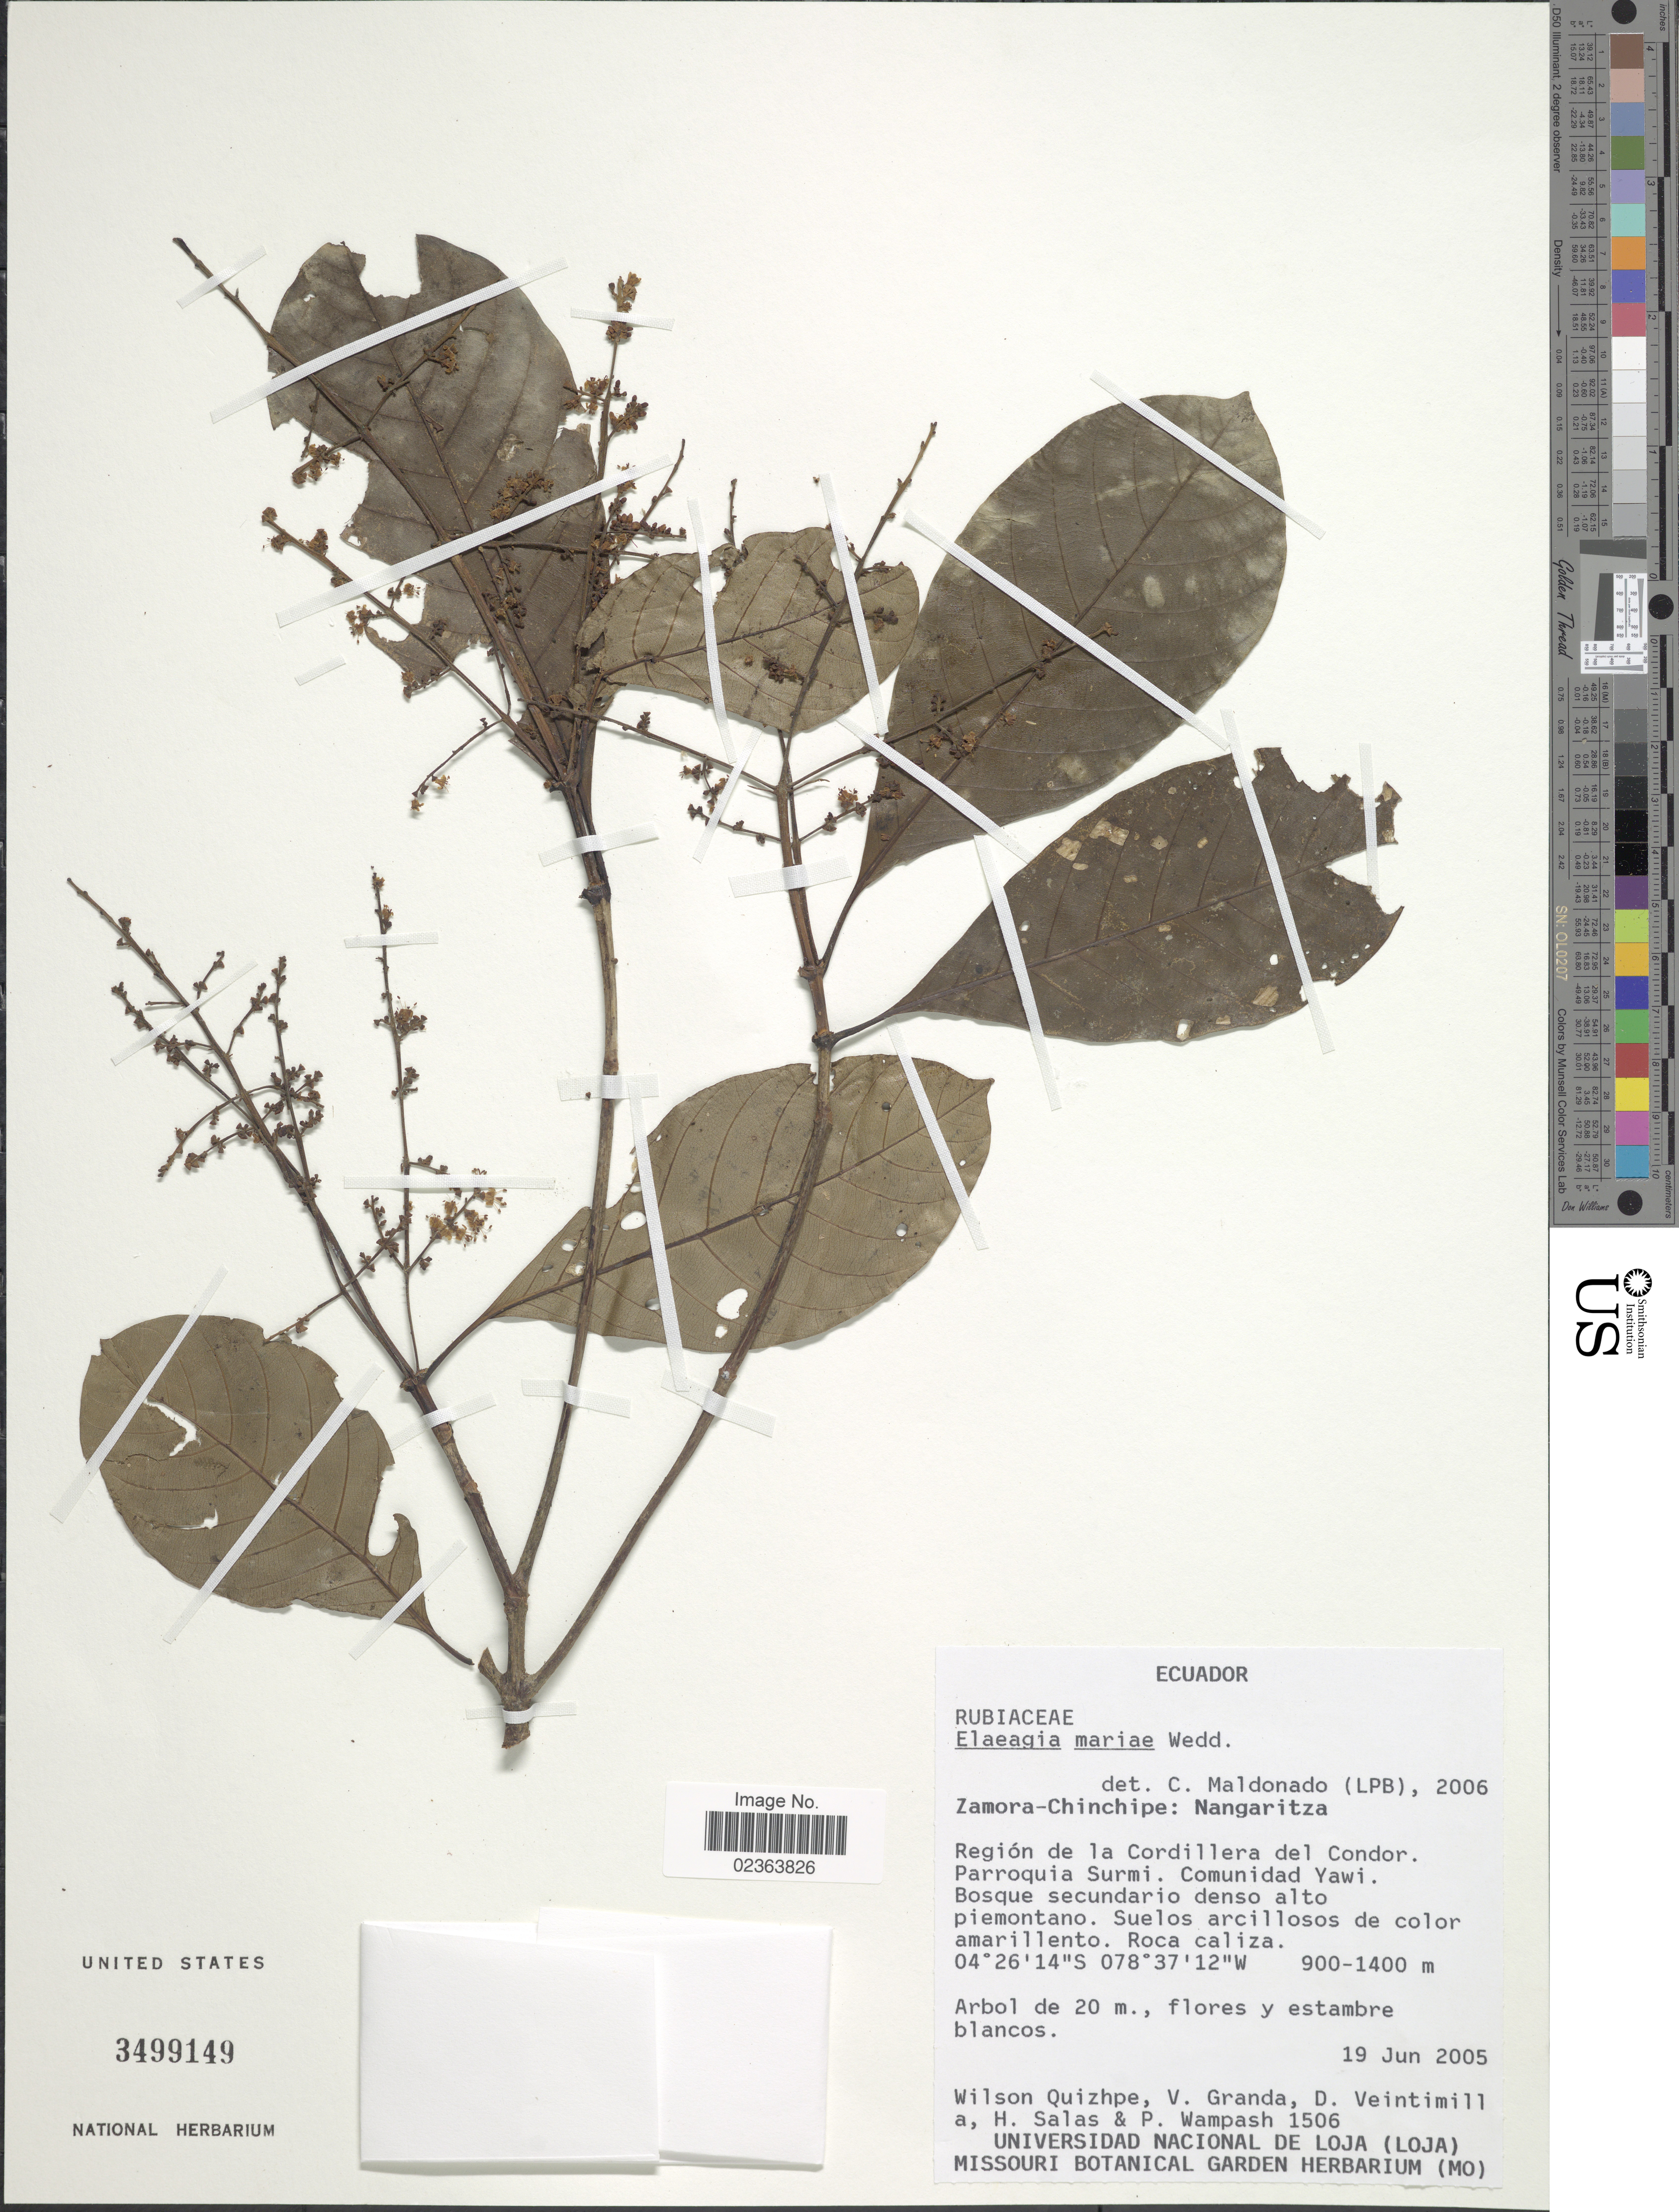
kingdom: Plantae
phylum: Tracheophyta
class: Magnoliopsida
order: Gentianales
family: Rubiaceae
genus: Elaeagia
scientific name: Elaeagia mariae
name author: Wedd.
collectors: W. Quizhpe, V. Granda, D. Veintimill, H. Salas & P. Wampash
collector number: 1506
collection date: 2005-06-19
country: Ecuador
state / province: Zamora-Chinchipe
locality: Zamora-Chinchipe: Nangaritza, Region de la Cordillera del Condor Parroquia Surmi, Comunidad Yawi, Bosque secundario denso alto piemontano, Suelos arcillosos de color amarillento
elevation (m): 900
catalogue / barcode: US 3499149